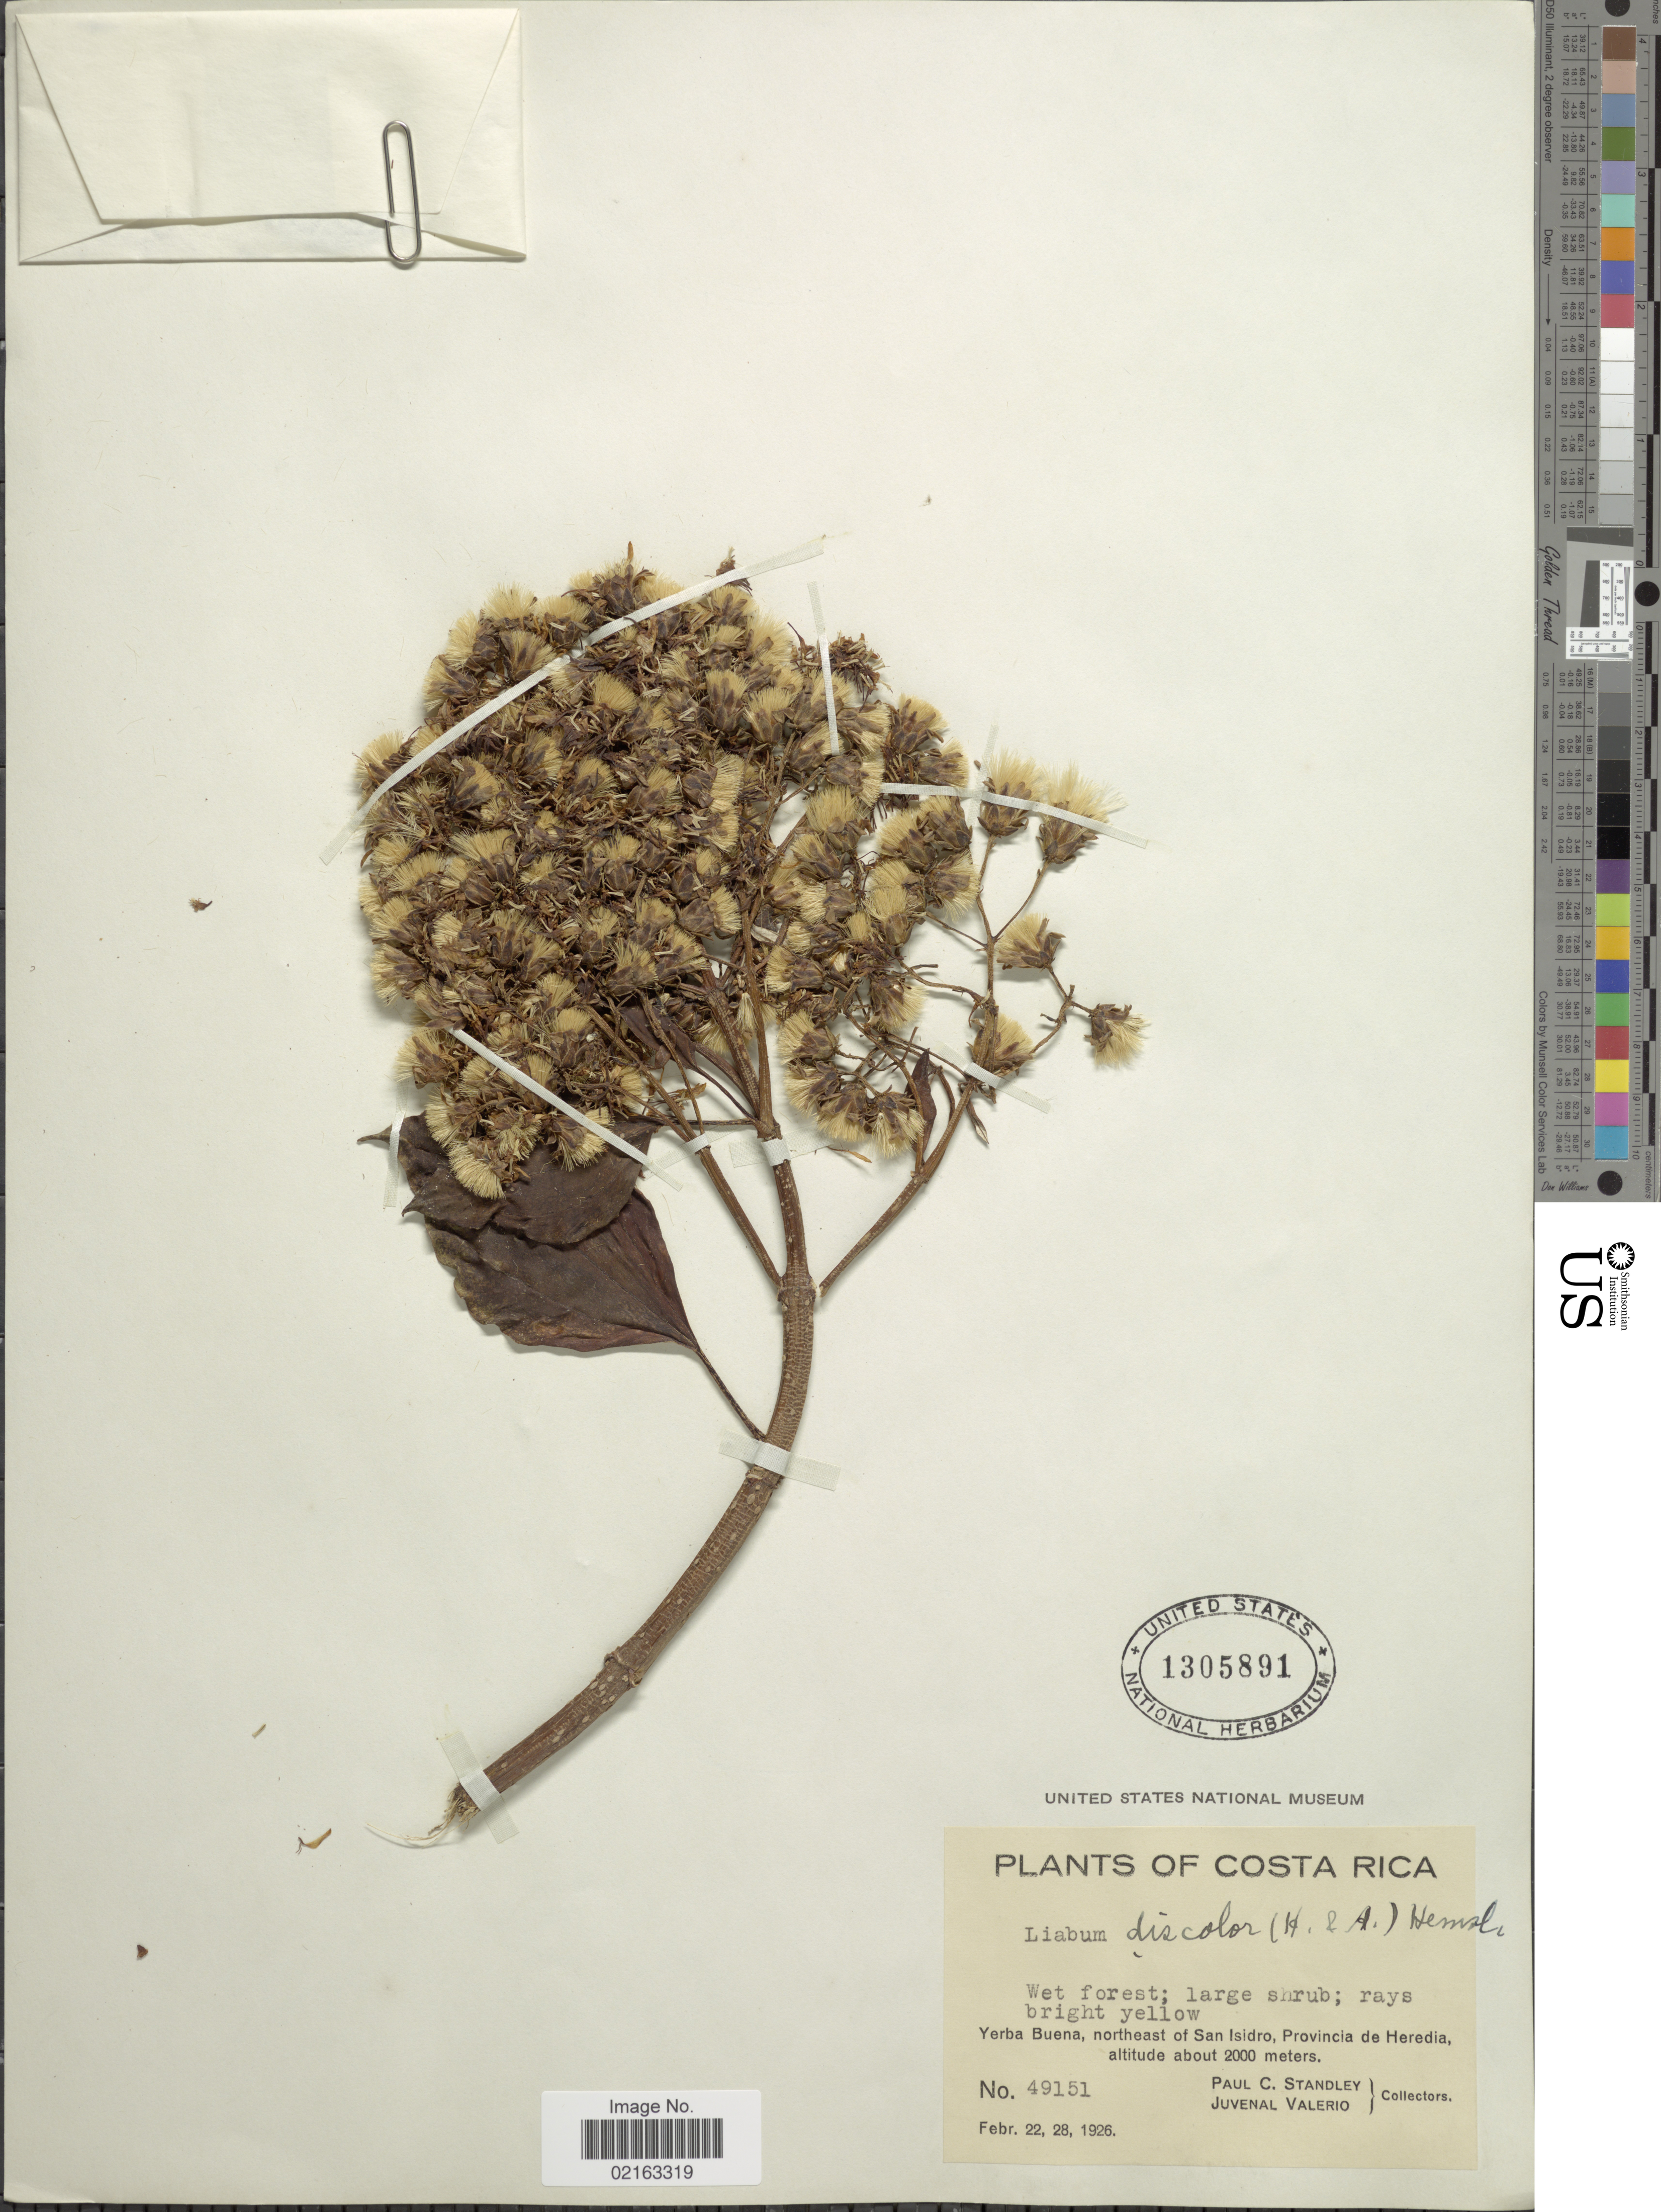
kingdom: Plantae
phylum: Tracheophyta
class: Magnoliopsida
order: Asterales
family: Asteraceae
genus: Sinclairia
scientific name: Sinclairia discolor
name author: Hook. & Arn.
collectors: P. C. Standley & J. Valerio R.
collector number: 49151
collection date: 1926-02-22/1926-02-28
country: Costa Rica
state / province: Heredia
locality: Yerba Buena, northeast of San Isidro, Provincia de Heredia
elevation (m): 2000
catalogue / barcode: US 1305891